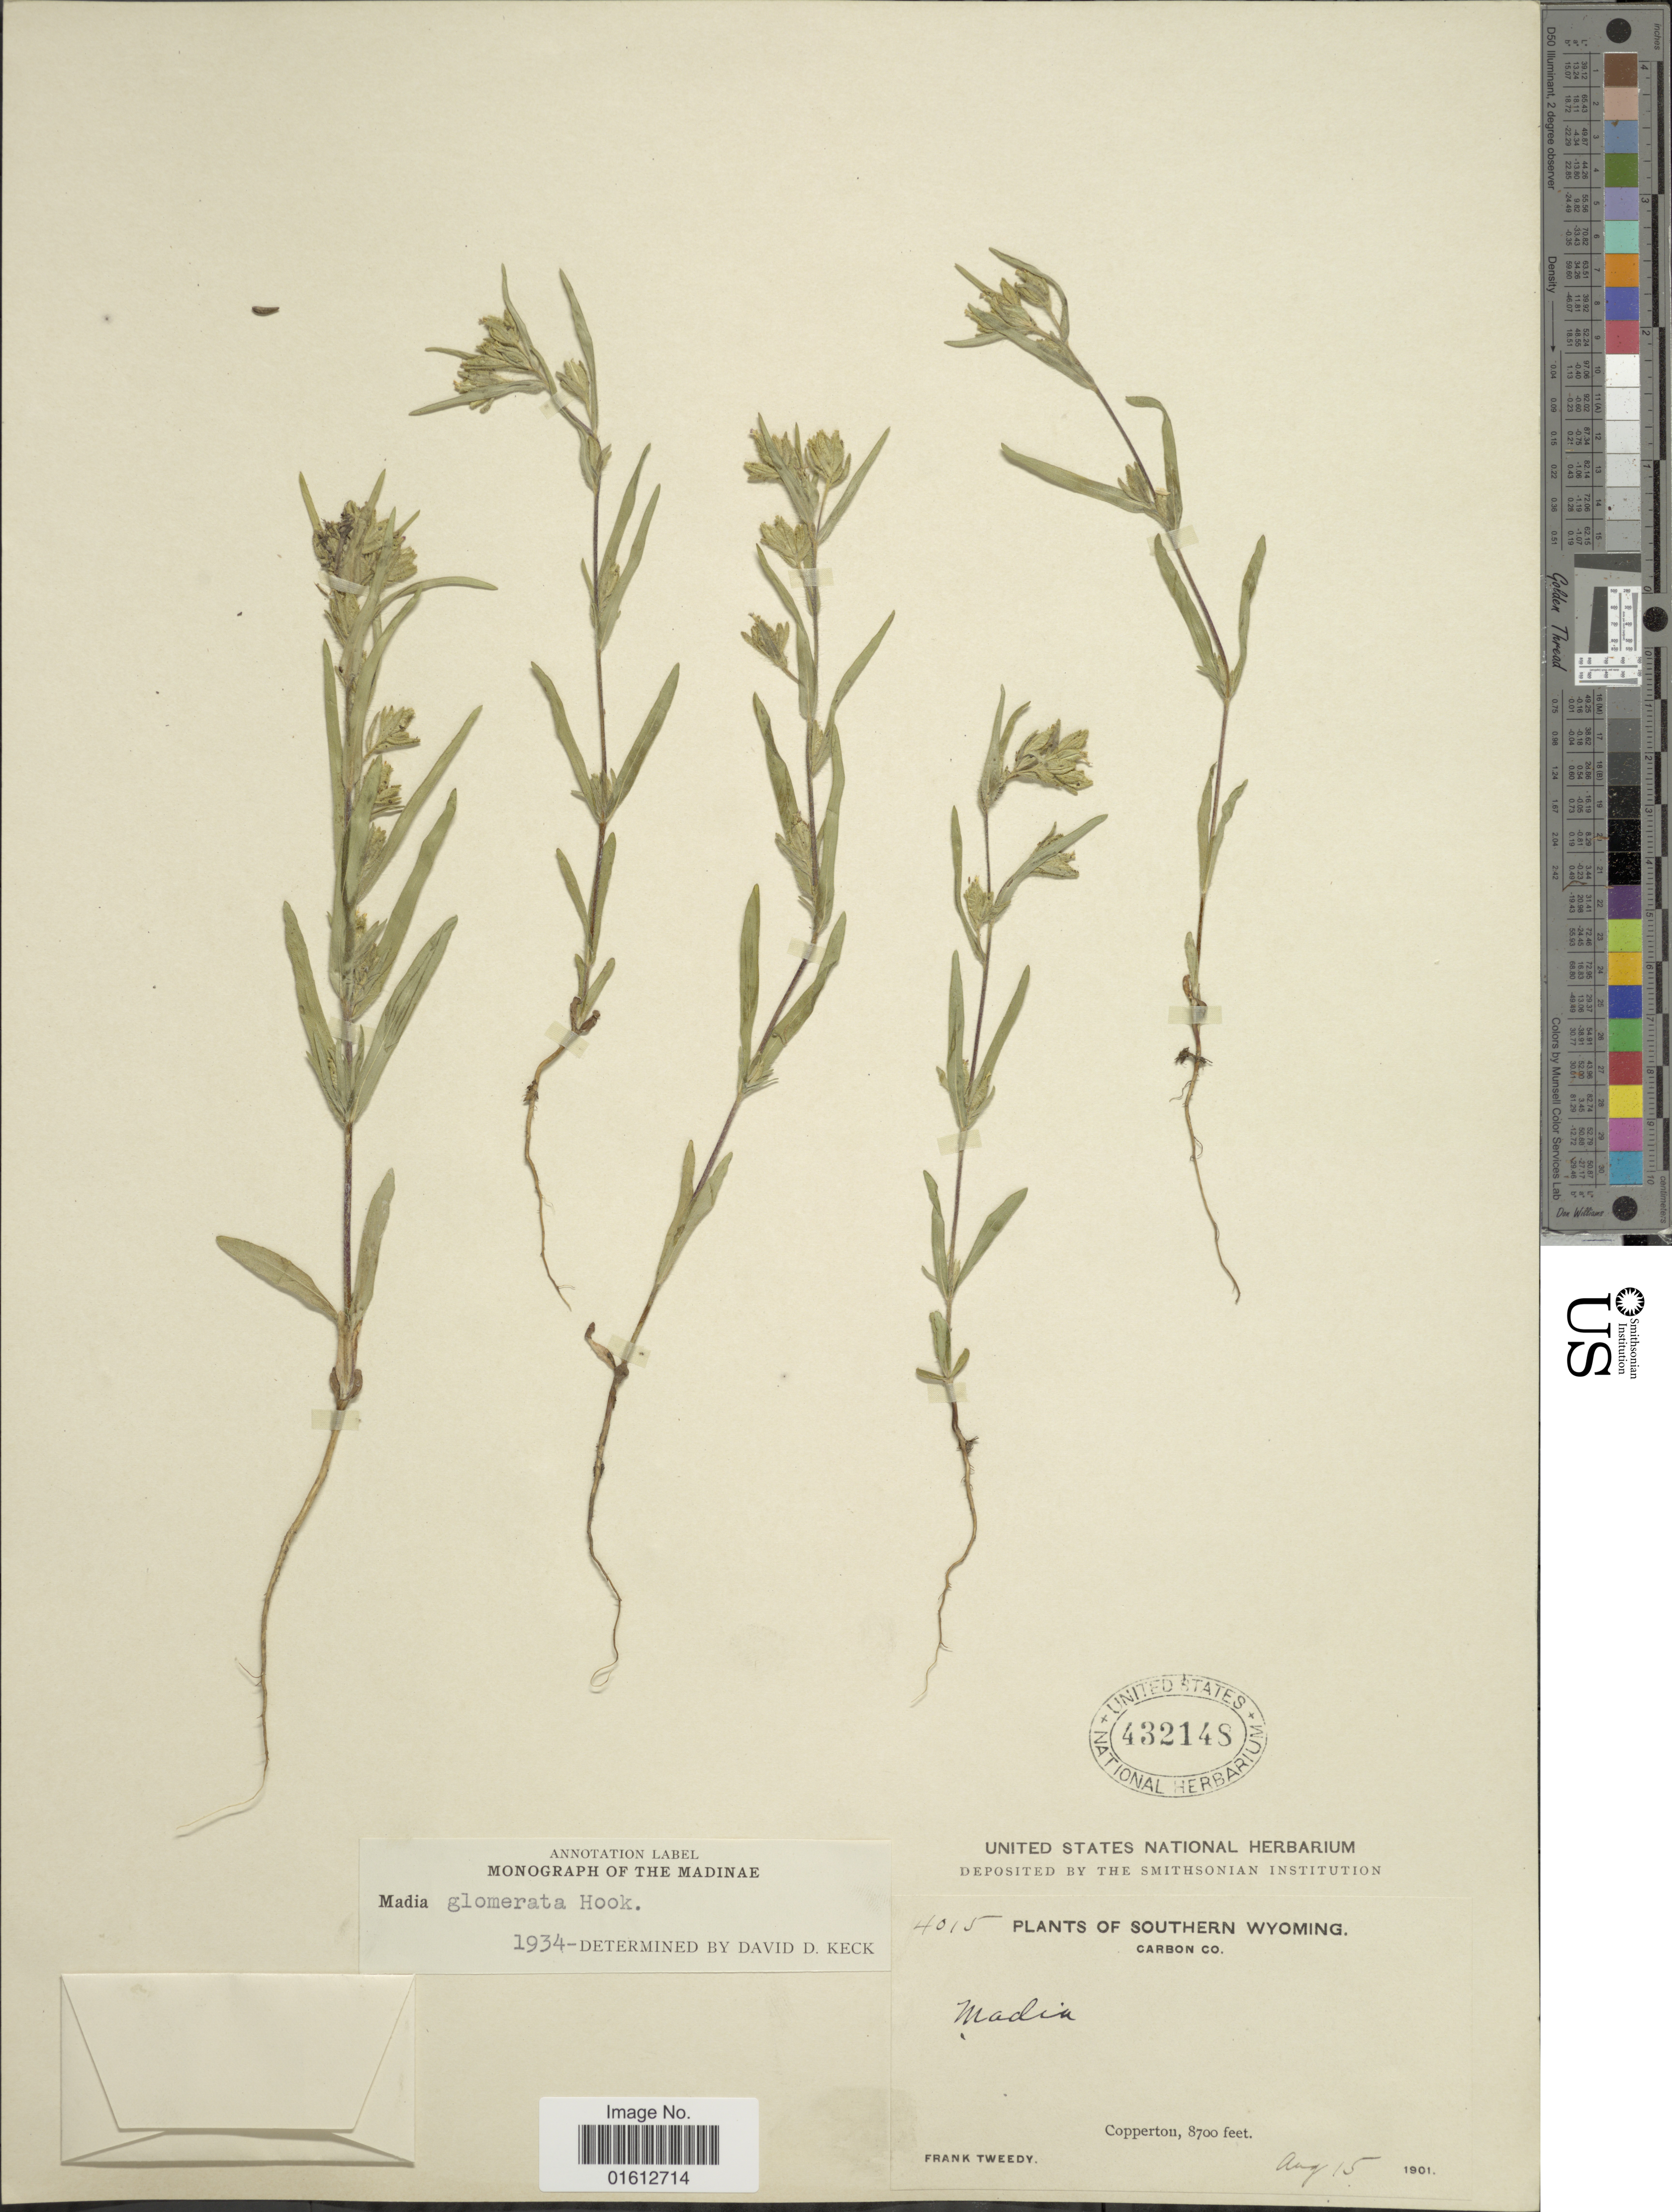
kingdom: Plantae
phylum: Tracheophyta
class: Magnoliopsida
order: Asterales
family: Asteraceae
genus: Madia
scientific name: Madia glomerata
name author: Hook.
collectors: F. Tweedy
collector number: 4015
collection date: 1901-08-15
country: United States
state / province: Wyoming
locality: Southern Wyoming. Carbon Co. Copperton.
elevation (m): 2652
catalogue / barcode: US 432148